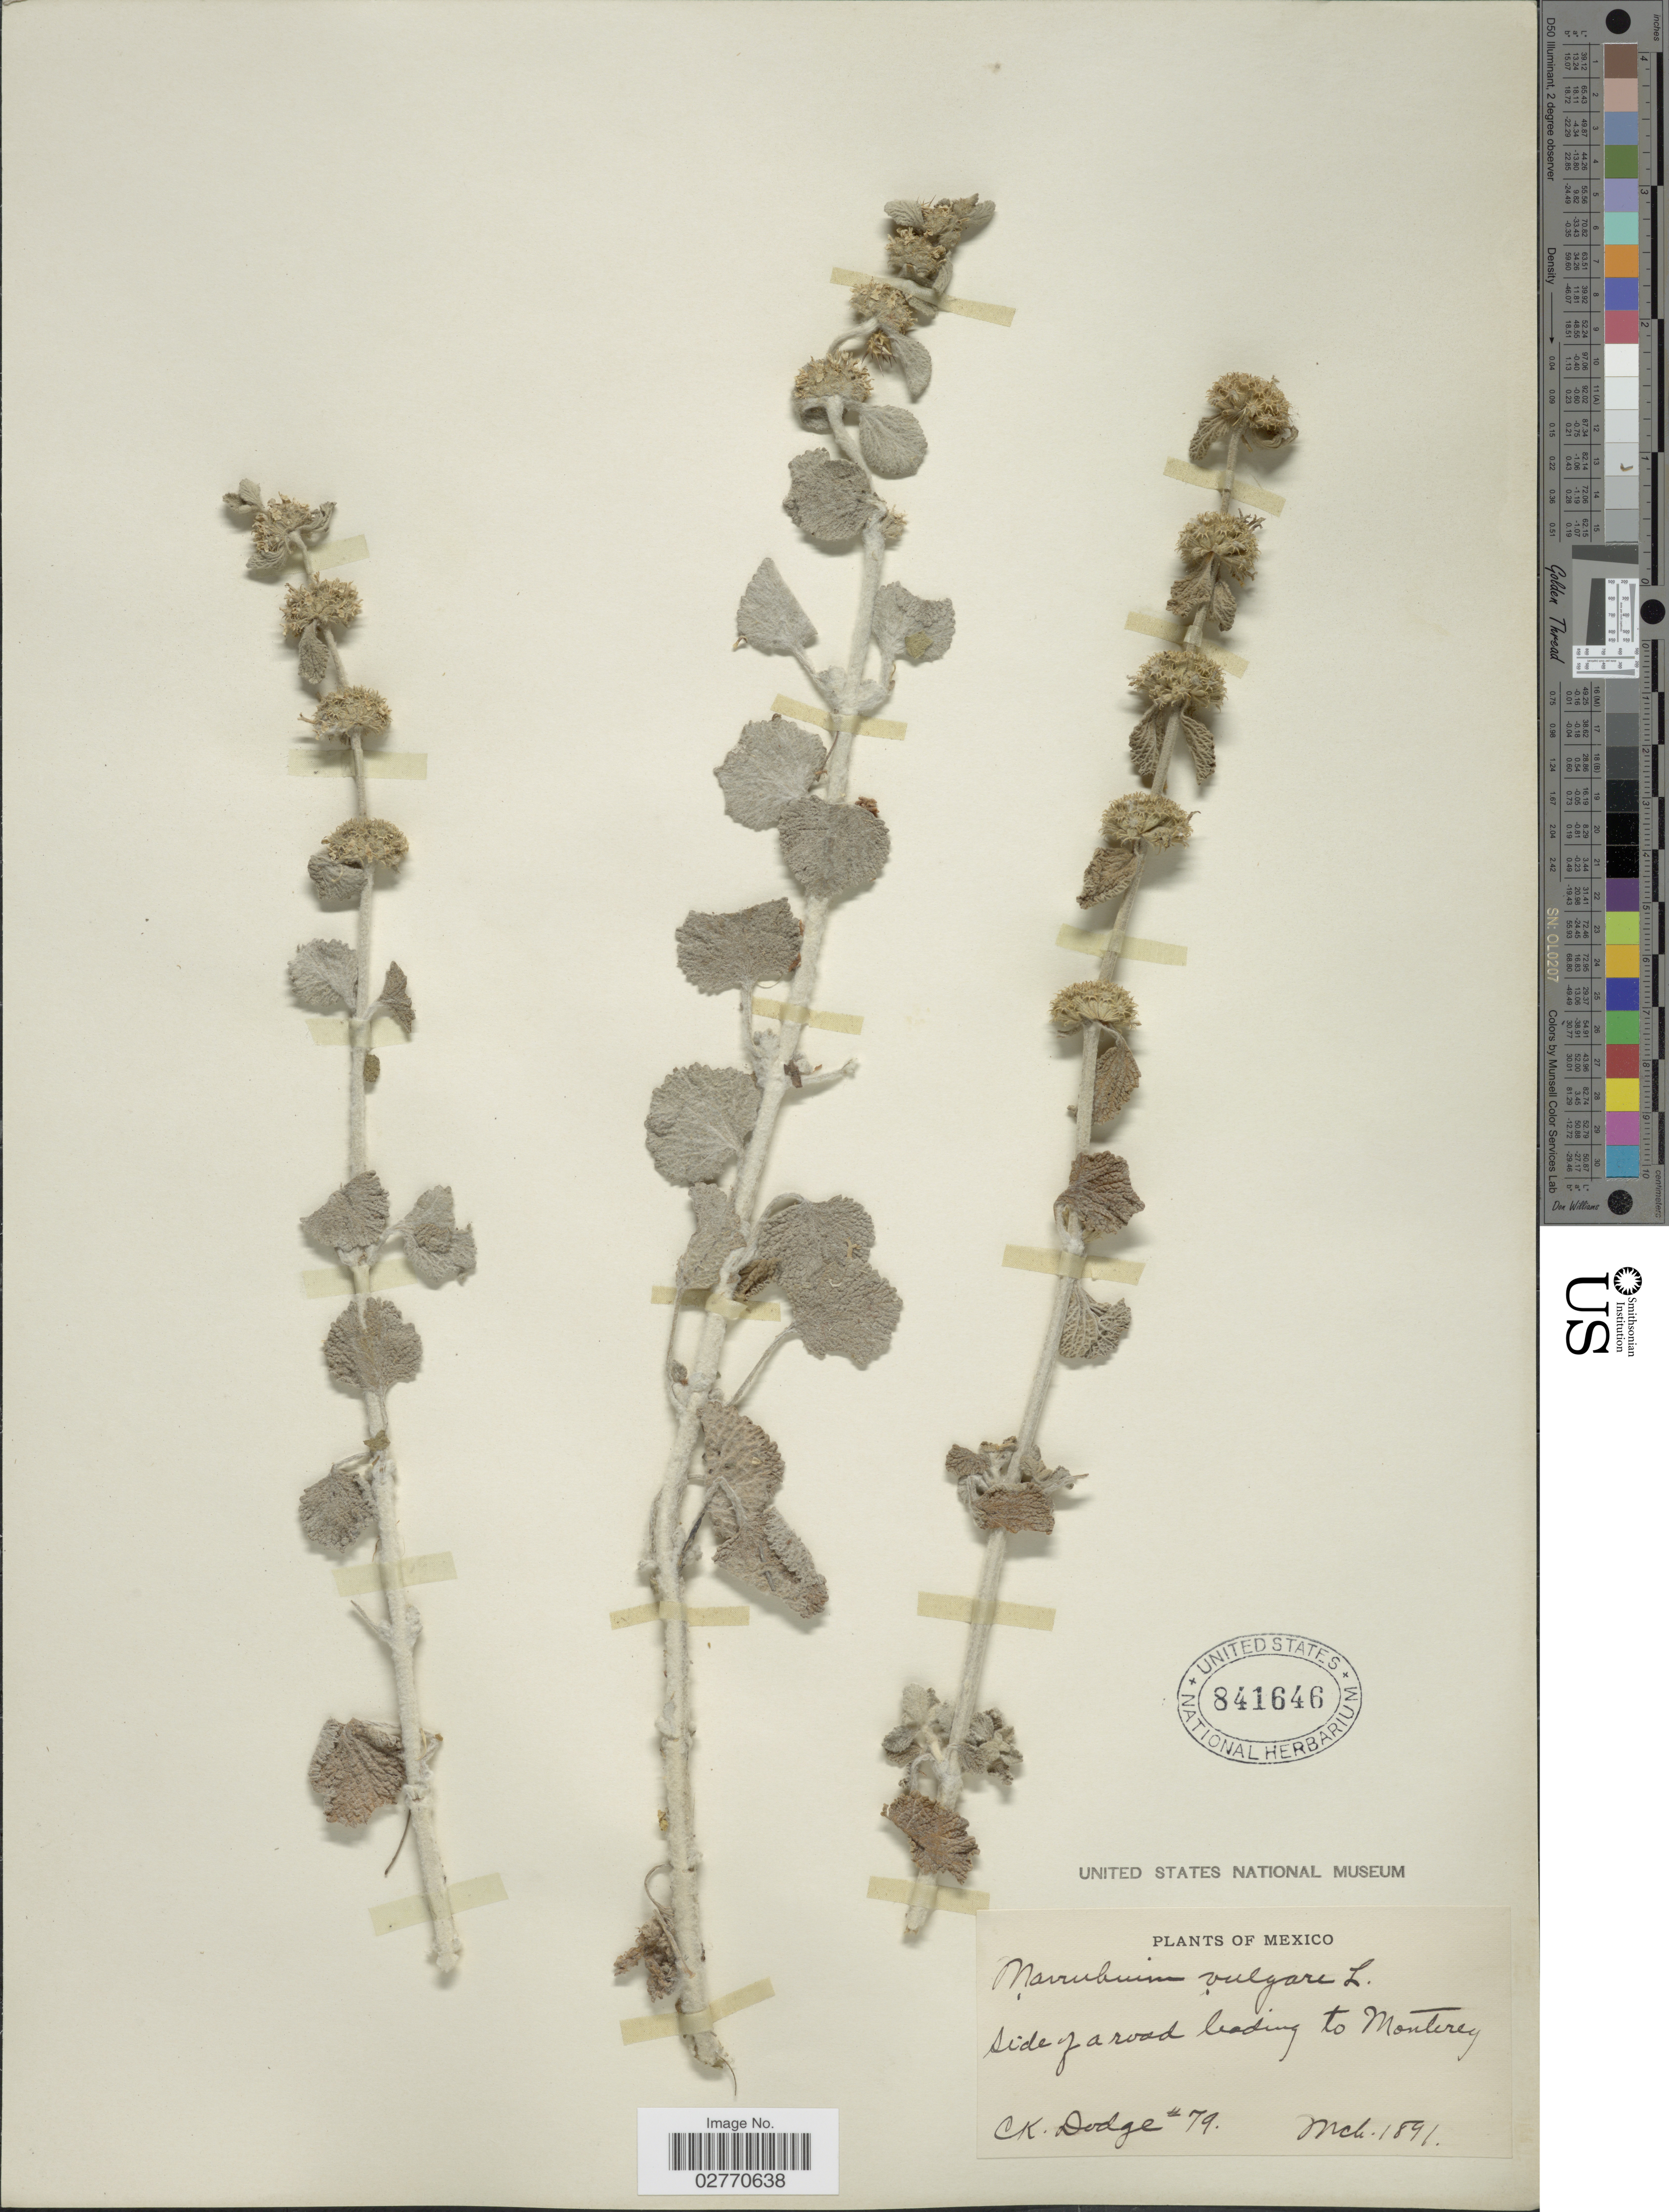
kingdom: Plantae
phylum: Tracheophyta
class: Magnoliopsida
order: Lamiales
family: Lamiaceae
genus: Marrubium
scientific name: Marrubium vulgare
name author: L.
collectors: C. Dodge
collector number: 79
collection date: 1891-03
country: Mexico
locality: Side of a road leading to Monterey.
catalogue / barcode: US 841646